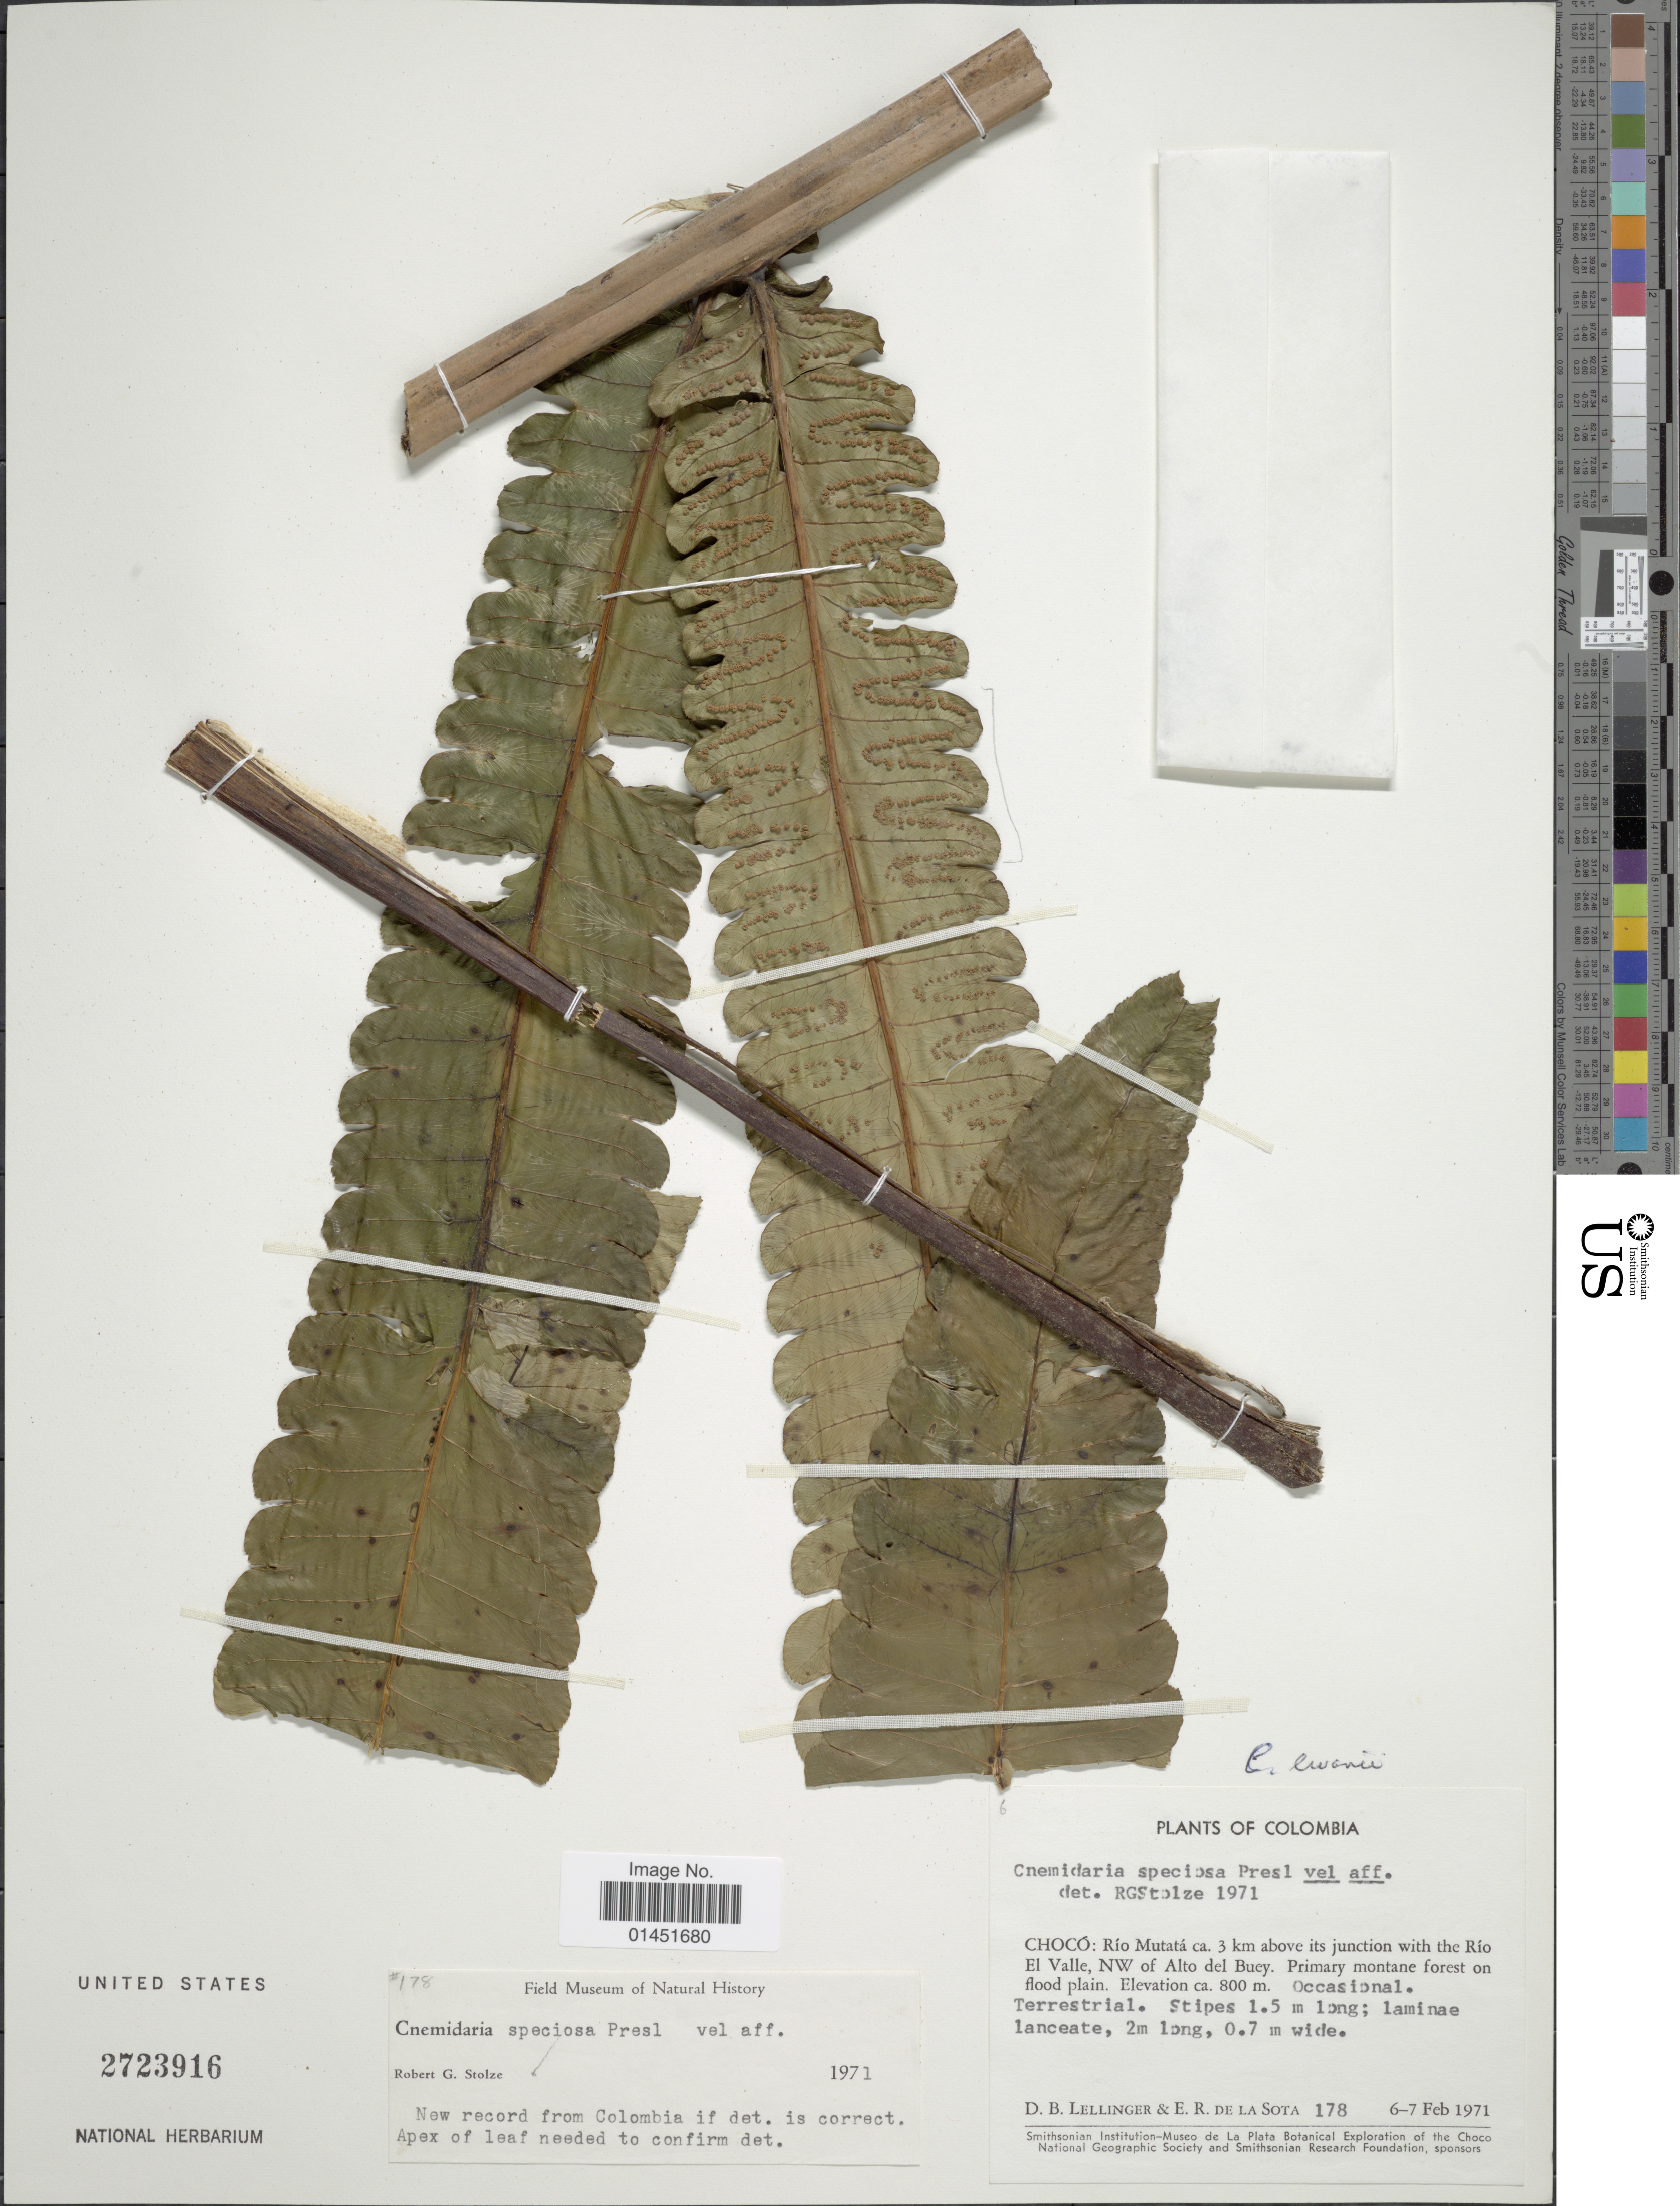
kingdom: Plantae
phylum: Tracheophyta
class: Polypodiopsida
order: Cyatheales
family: Cyatheaceae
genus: Cyathea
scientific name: Cyathea ewanii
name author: Alston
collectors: D. B. Lellinger & E. R. de la Sota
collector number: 178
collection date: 1971-02-06/1971-02-07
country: Colombia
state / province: Chocó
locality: Rio Mutatá ca. 3 km above its junction with the Rio El Valle, NW of Alto del Buey.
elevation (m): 800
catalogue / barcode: US 2723916